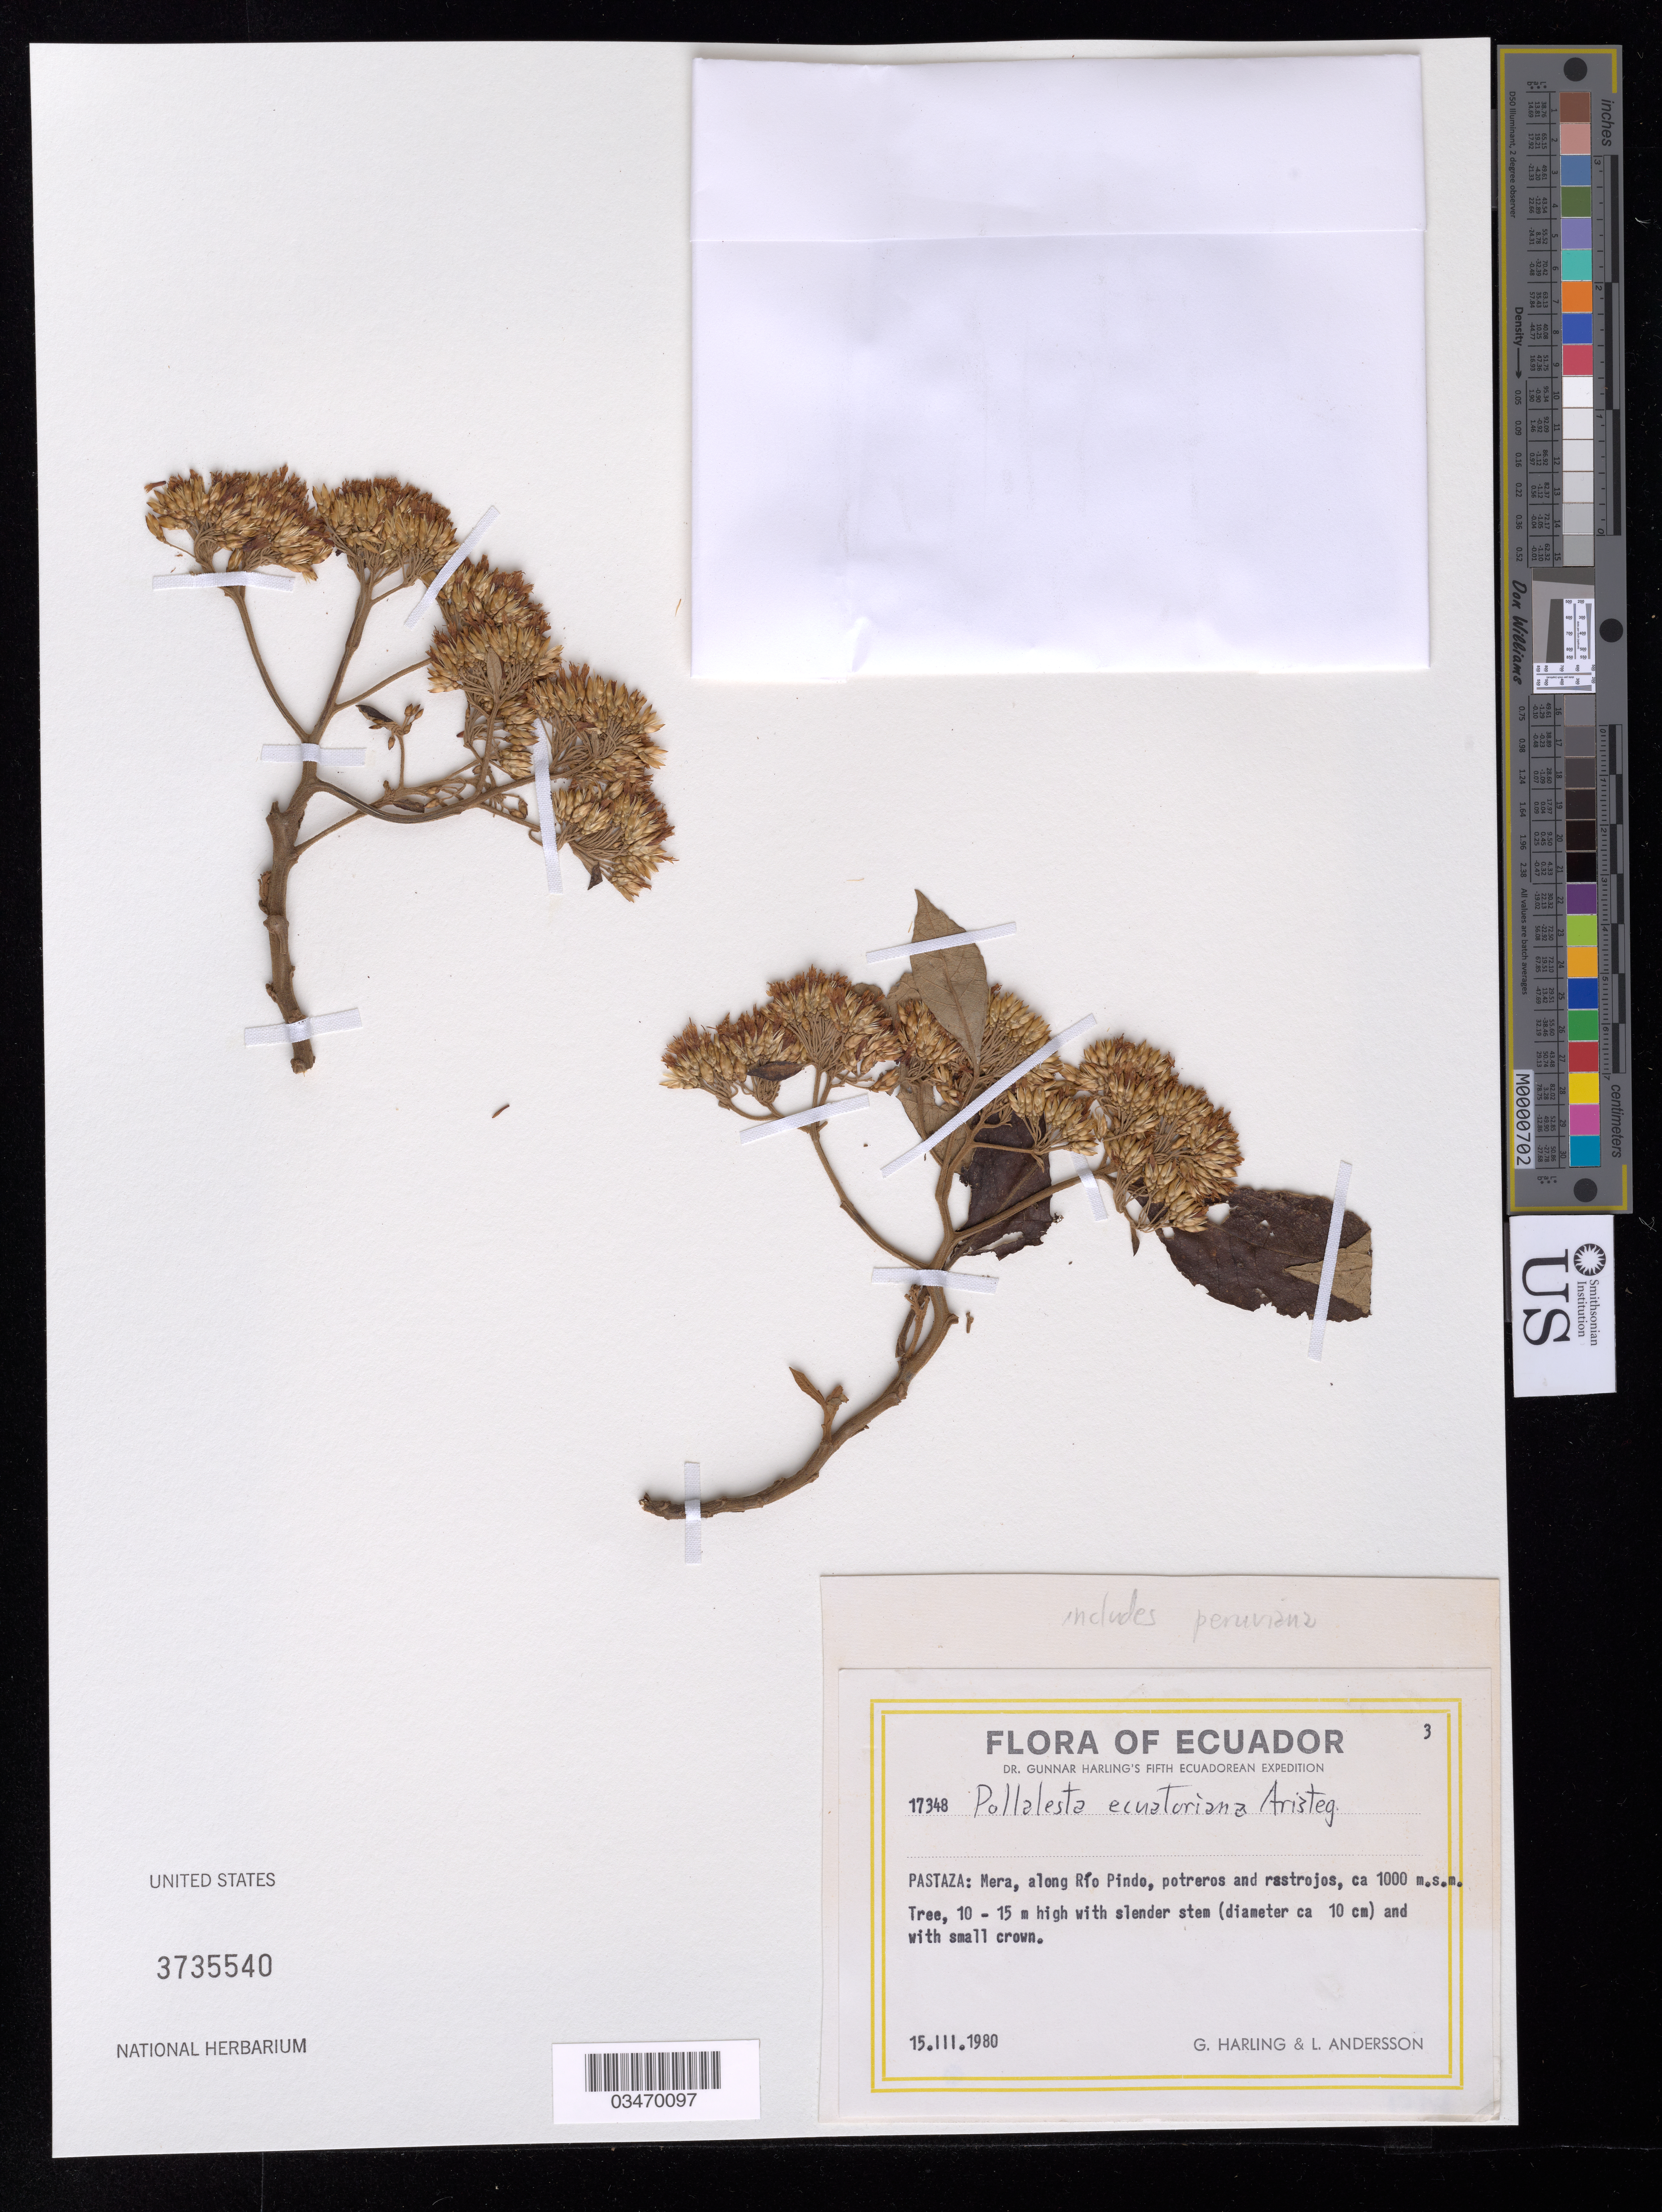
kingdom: Plantae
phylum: Tracheophyta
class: Magnoliopsida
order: Asterales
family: Asteraceae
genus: Piptocoma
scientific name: Piptocoma discolor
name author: (Kunth) Pruski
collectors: G. Harling & L. Andersson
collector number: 17348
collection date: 1980-03-15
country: Ecuador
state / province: Pastaza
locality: Mera, along Rio Pindo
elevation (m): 1000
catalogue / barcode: US 3735540